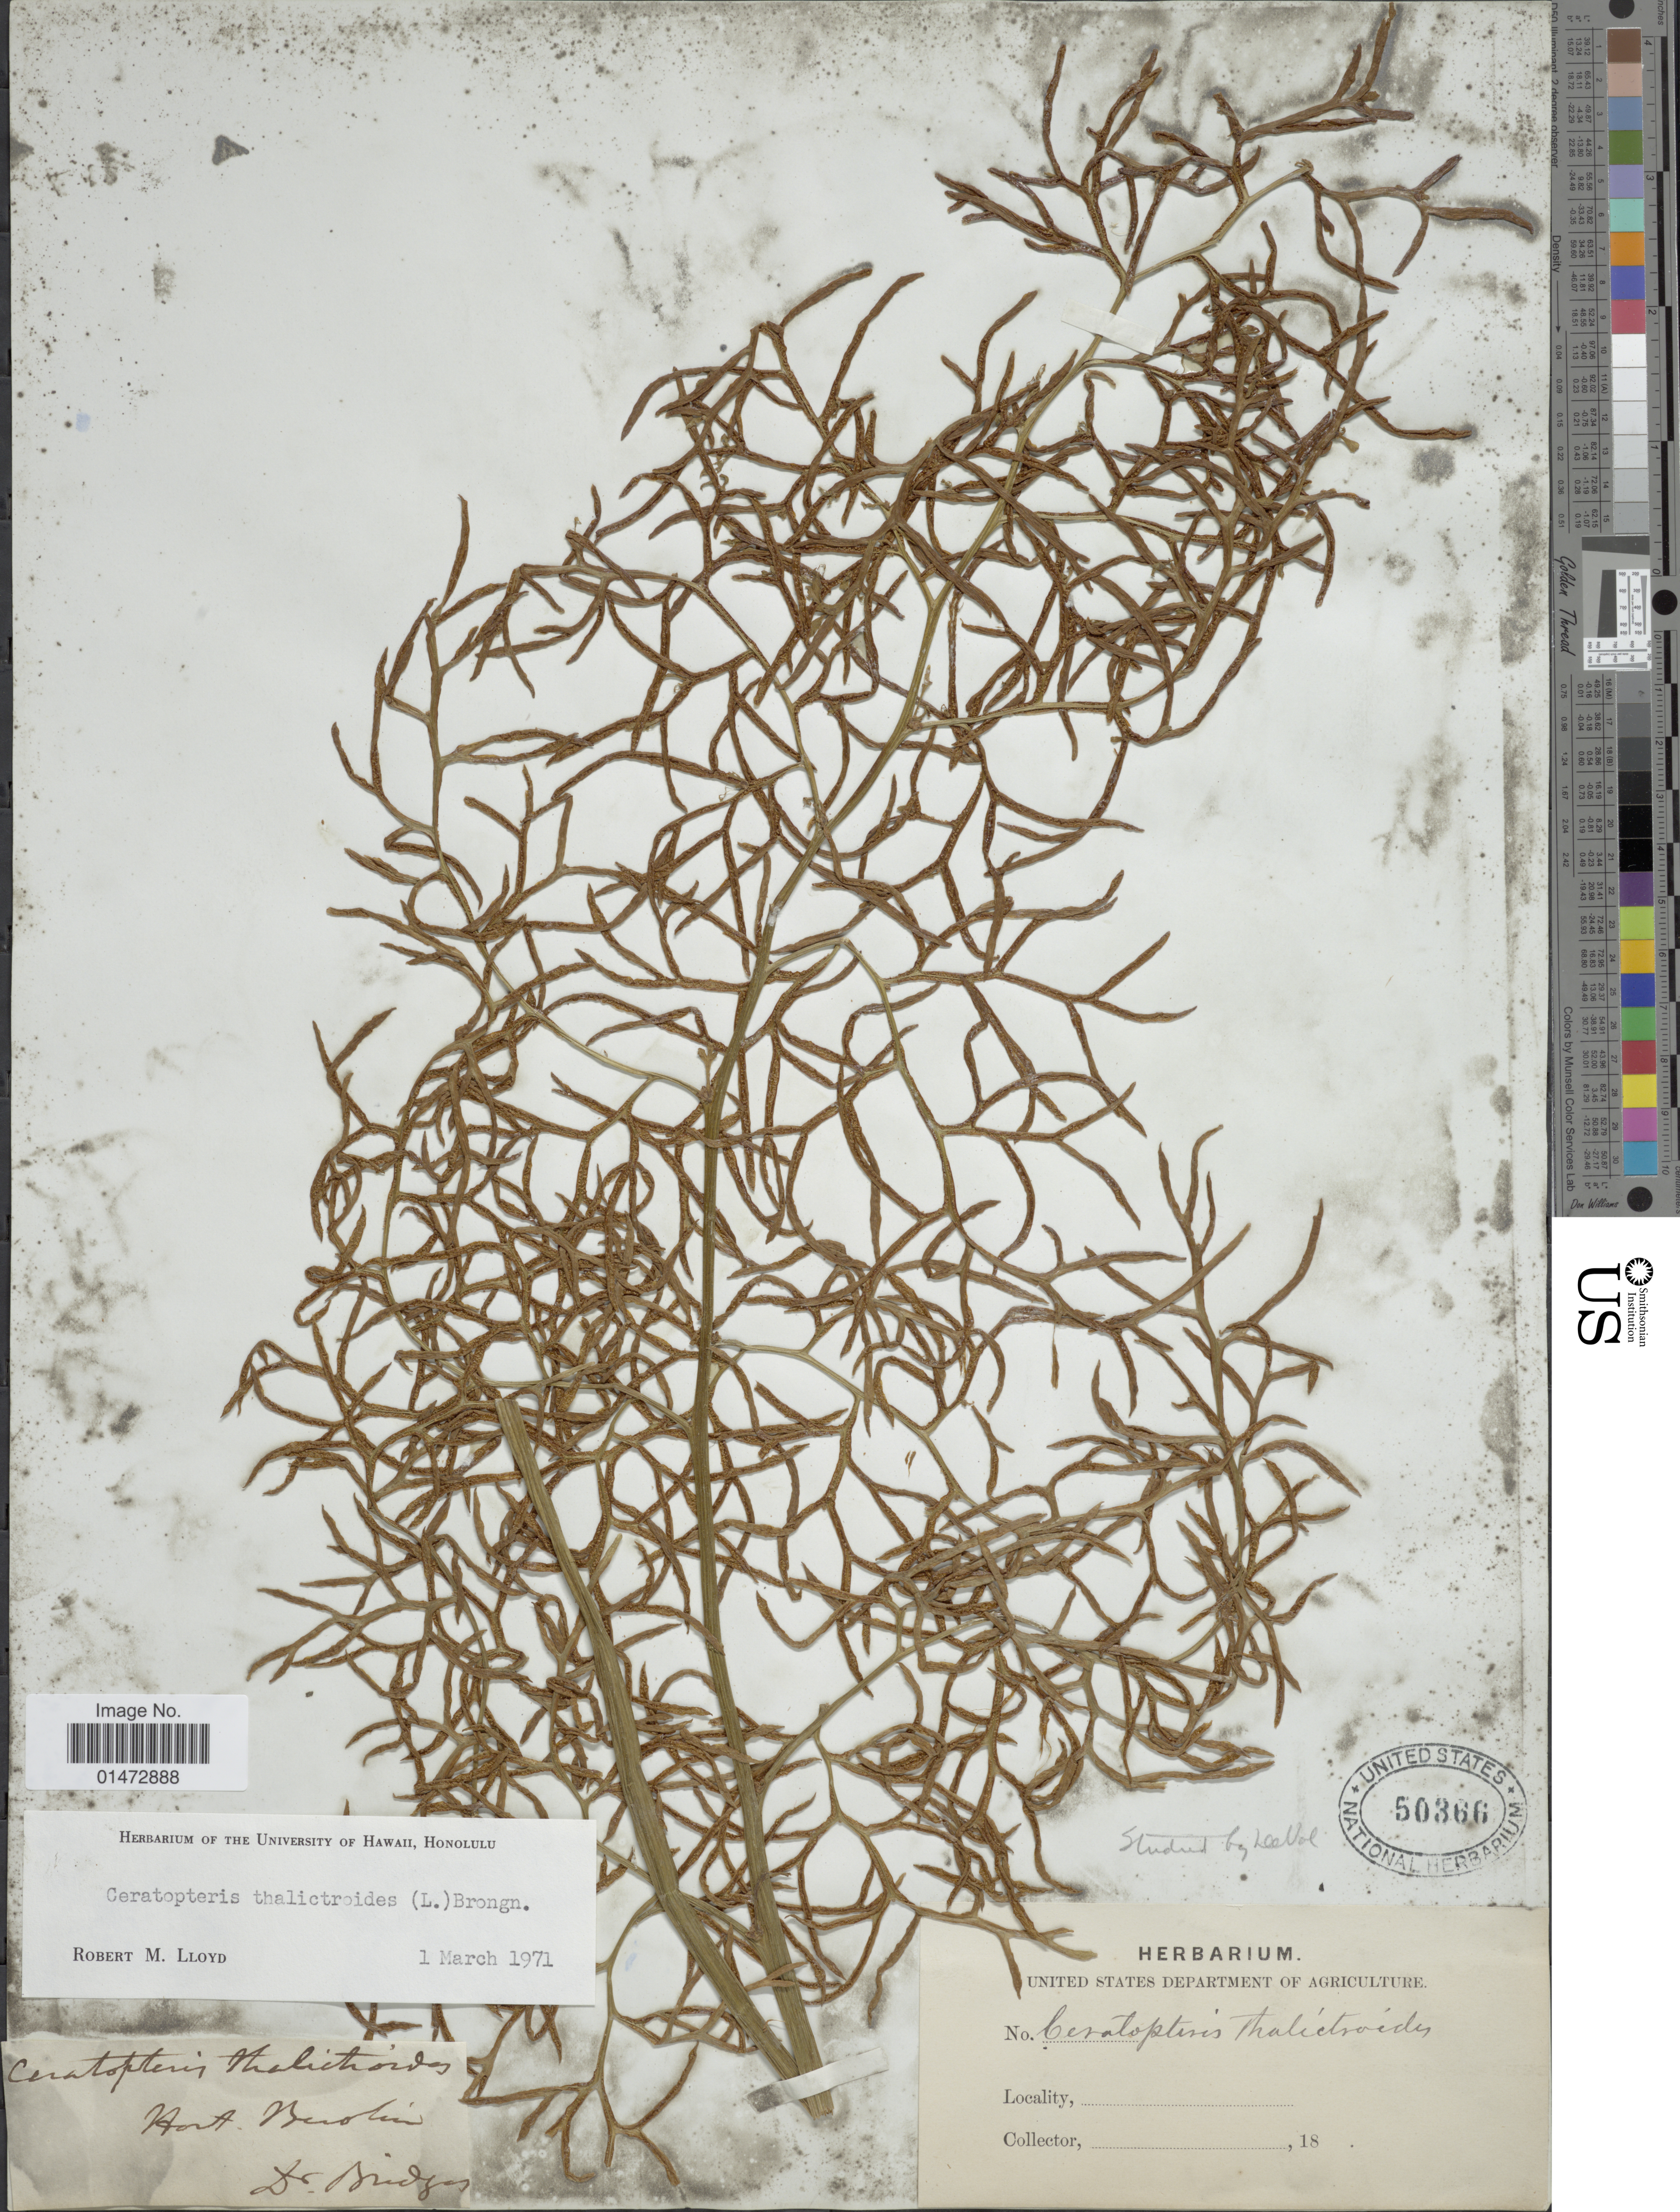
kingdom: Plantae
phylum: Tracheophyta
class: Polypodiopsida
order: Polypodiales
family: Pteridaceae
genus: Ceratopteris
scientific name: Ceratopteris thalictroides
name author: (L.) Brongn.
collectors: Bridges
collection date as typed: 18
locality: Hort. Berolin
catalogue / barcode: US 50366